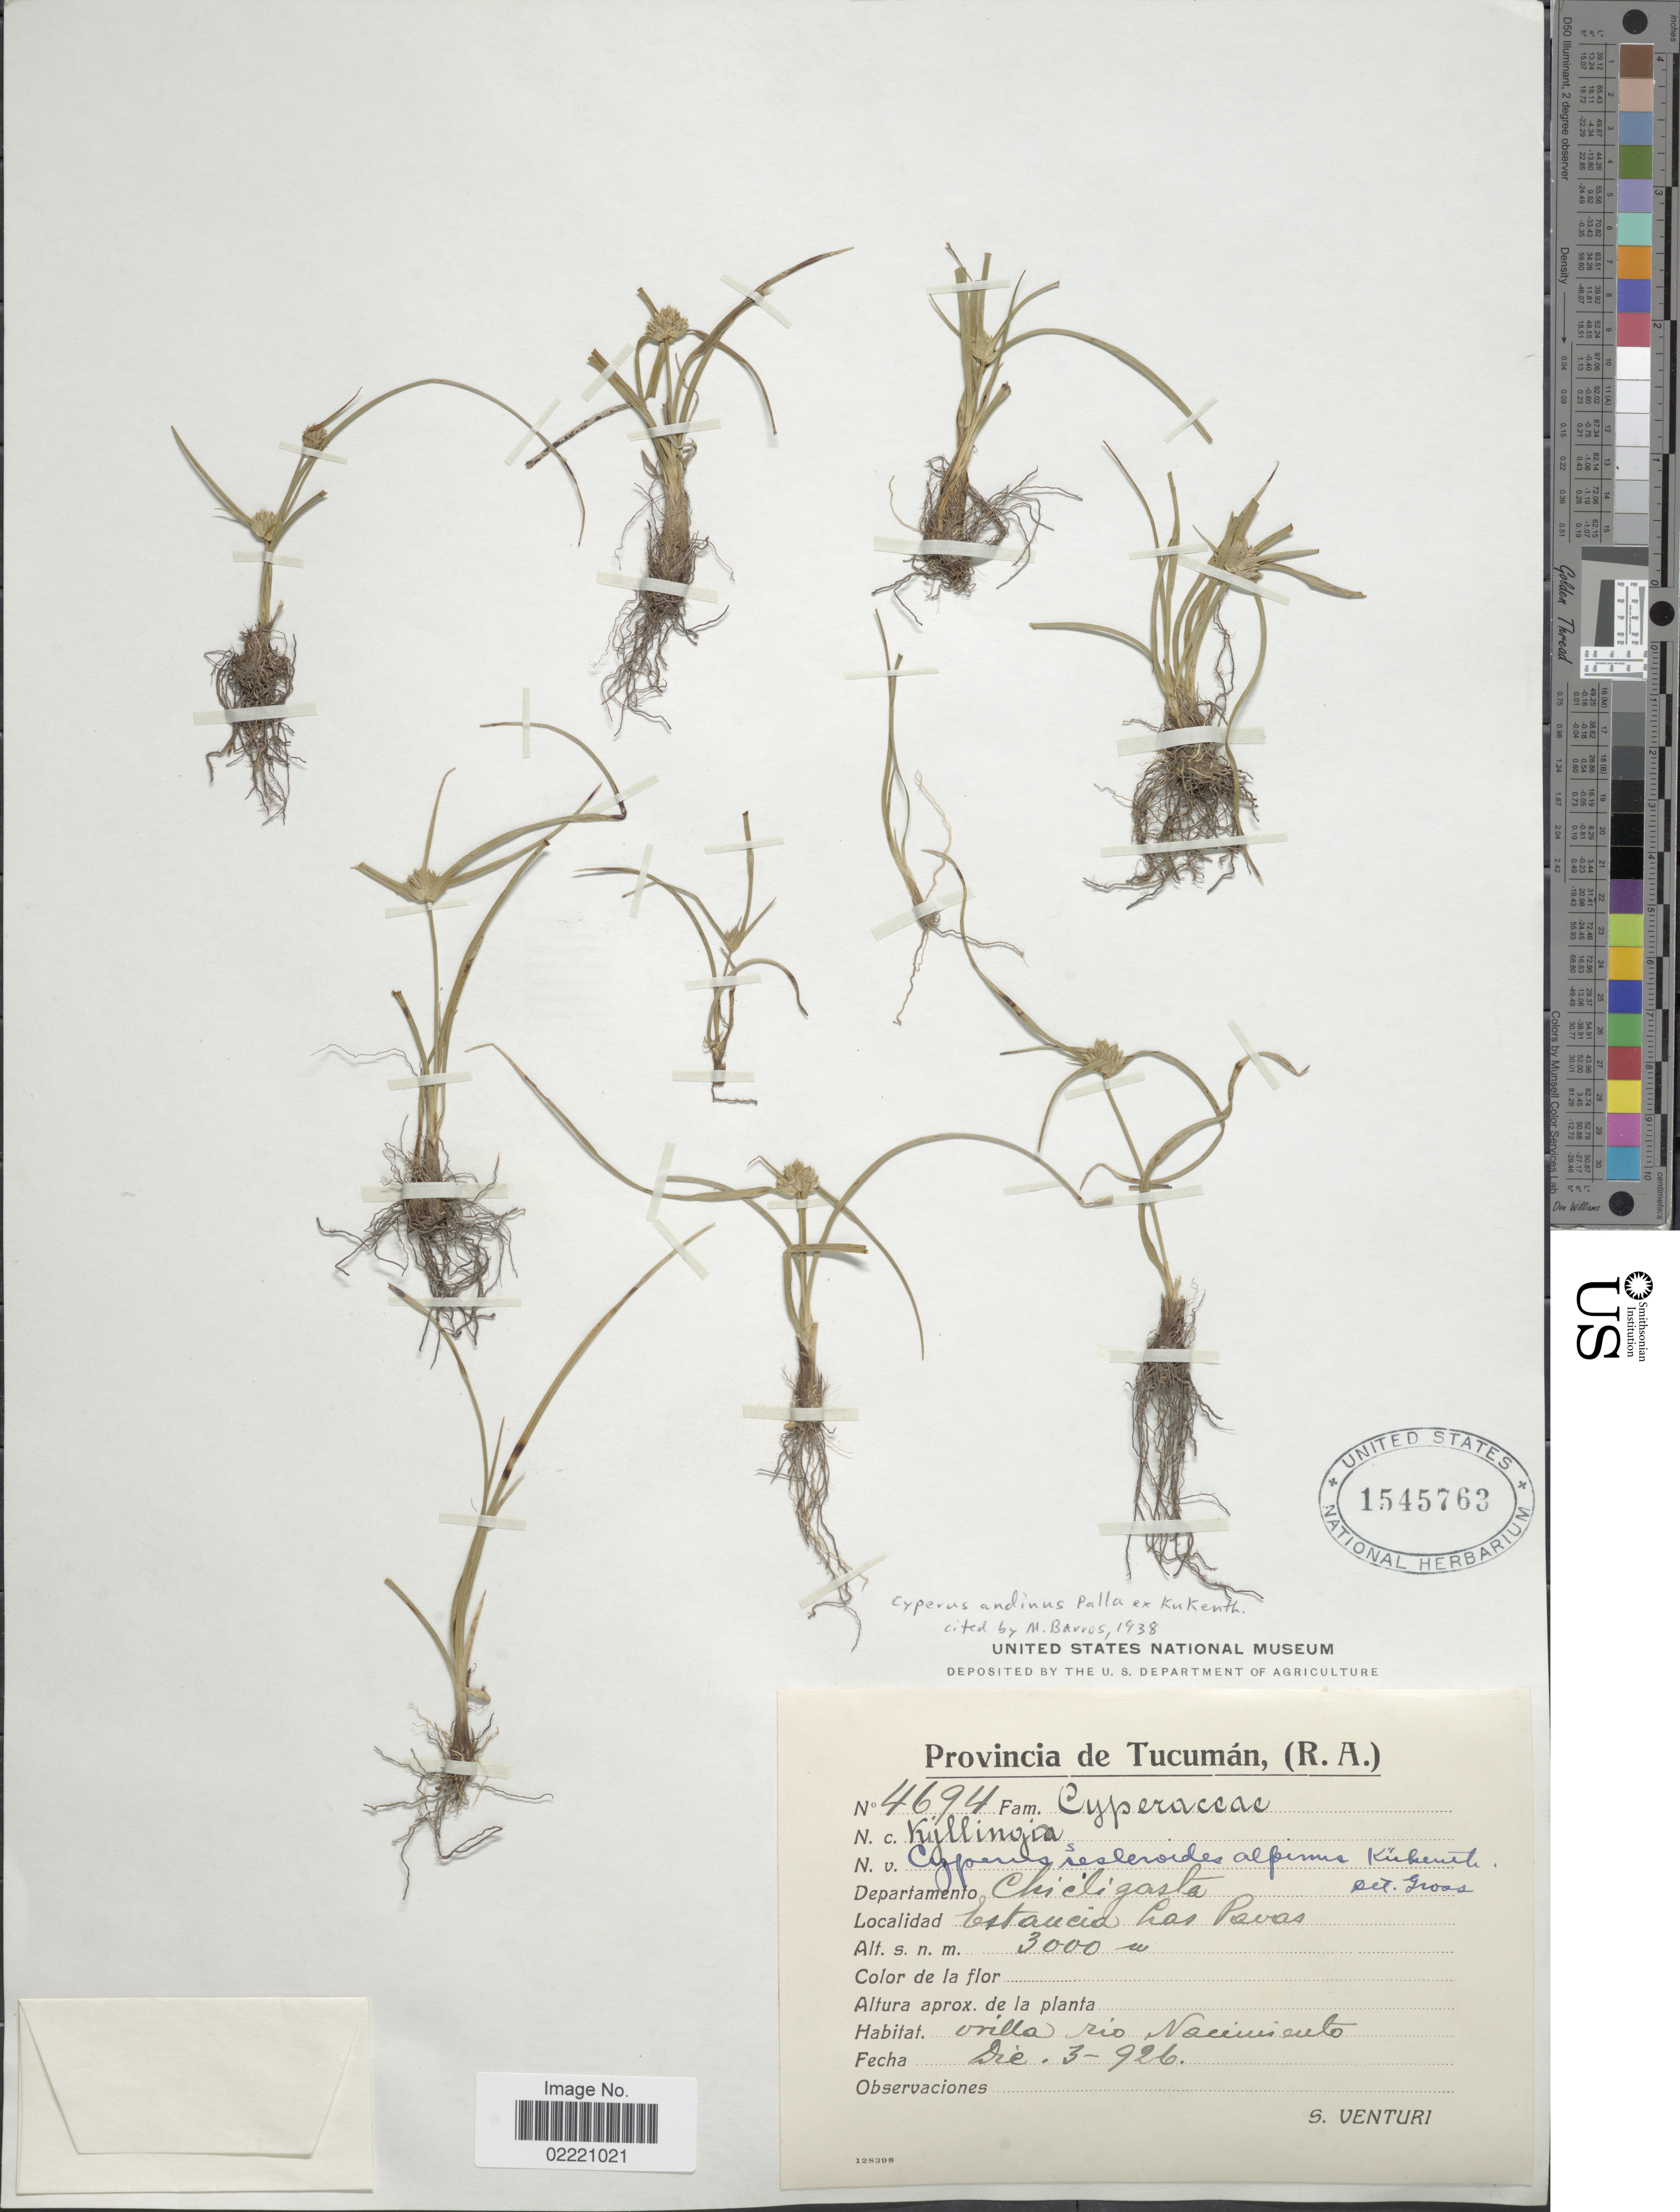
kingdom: Plantae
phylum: Tracheophyta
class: Liliopsida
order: Poales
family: Cyperaceae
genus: Cyperus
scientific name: Cyperus andinus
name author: Palla ex Kük. in Engl.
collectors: S. Venturi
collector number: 4694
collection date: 1926-12-03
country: Argentina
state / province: Tucuman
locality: (R.A.), Departamento Chicligasta, Estancia Las Pavas.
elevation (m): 3000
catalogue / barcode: US 1545763